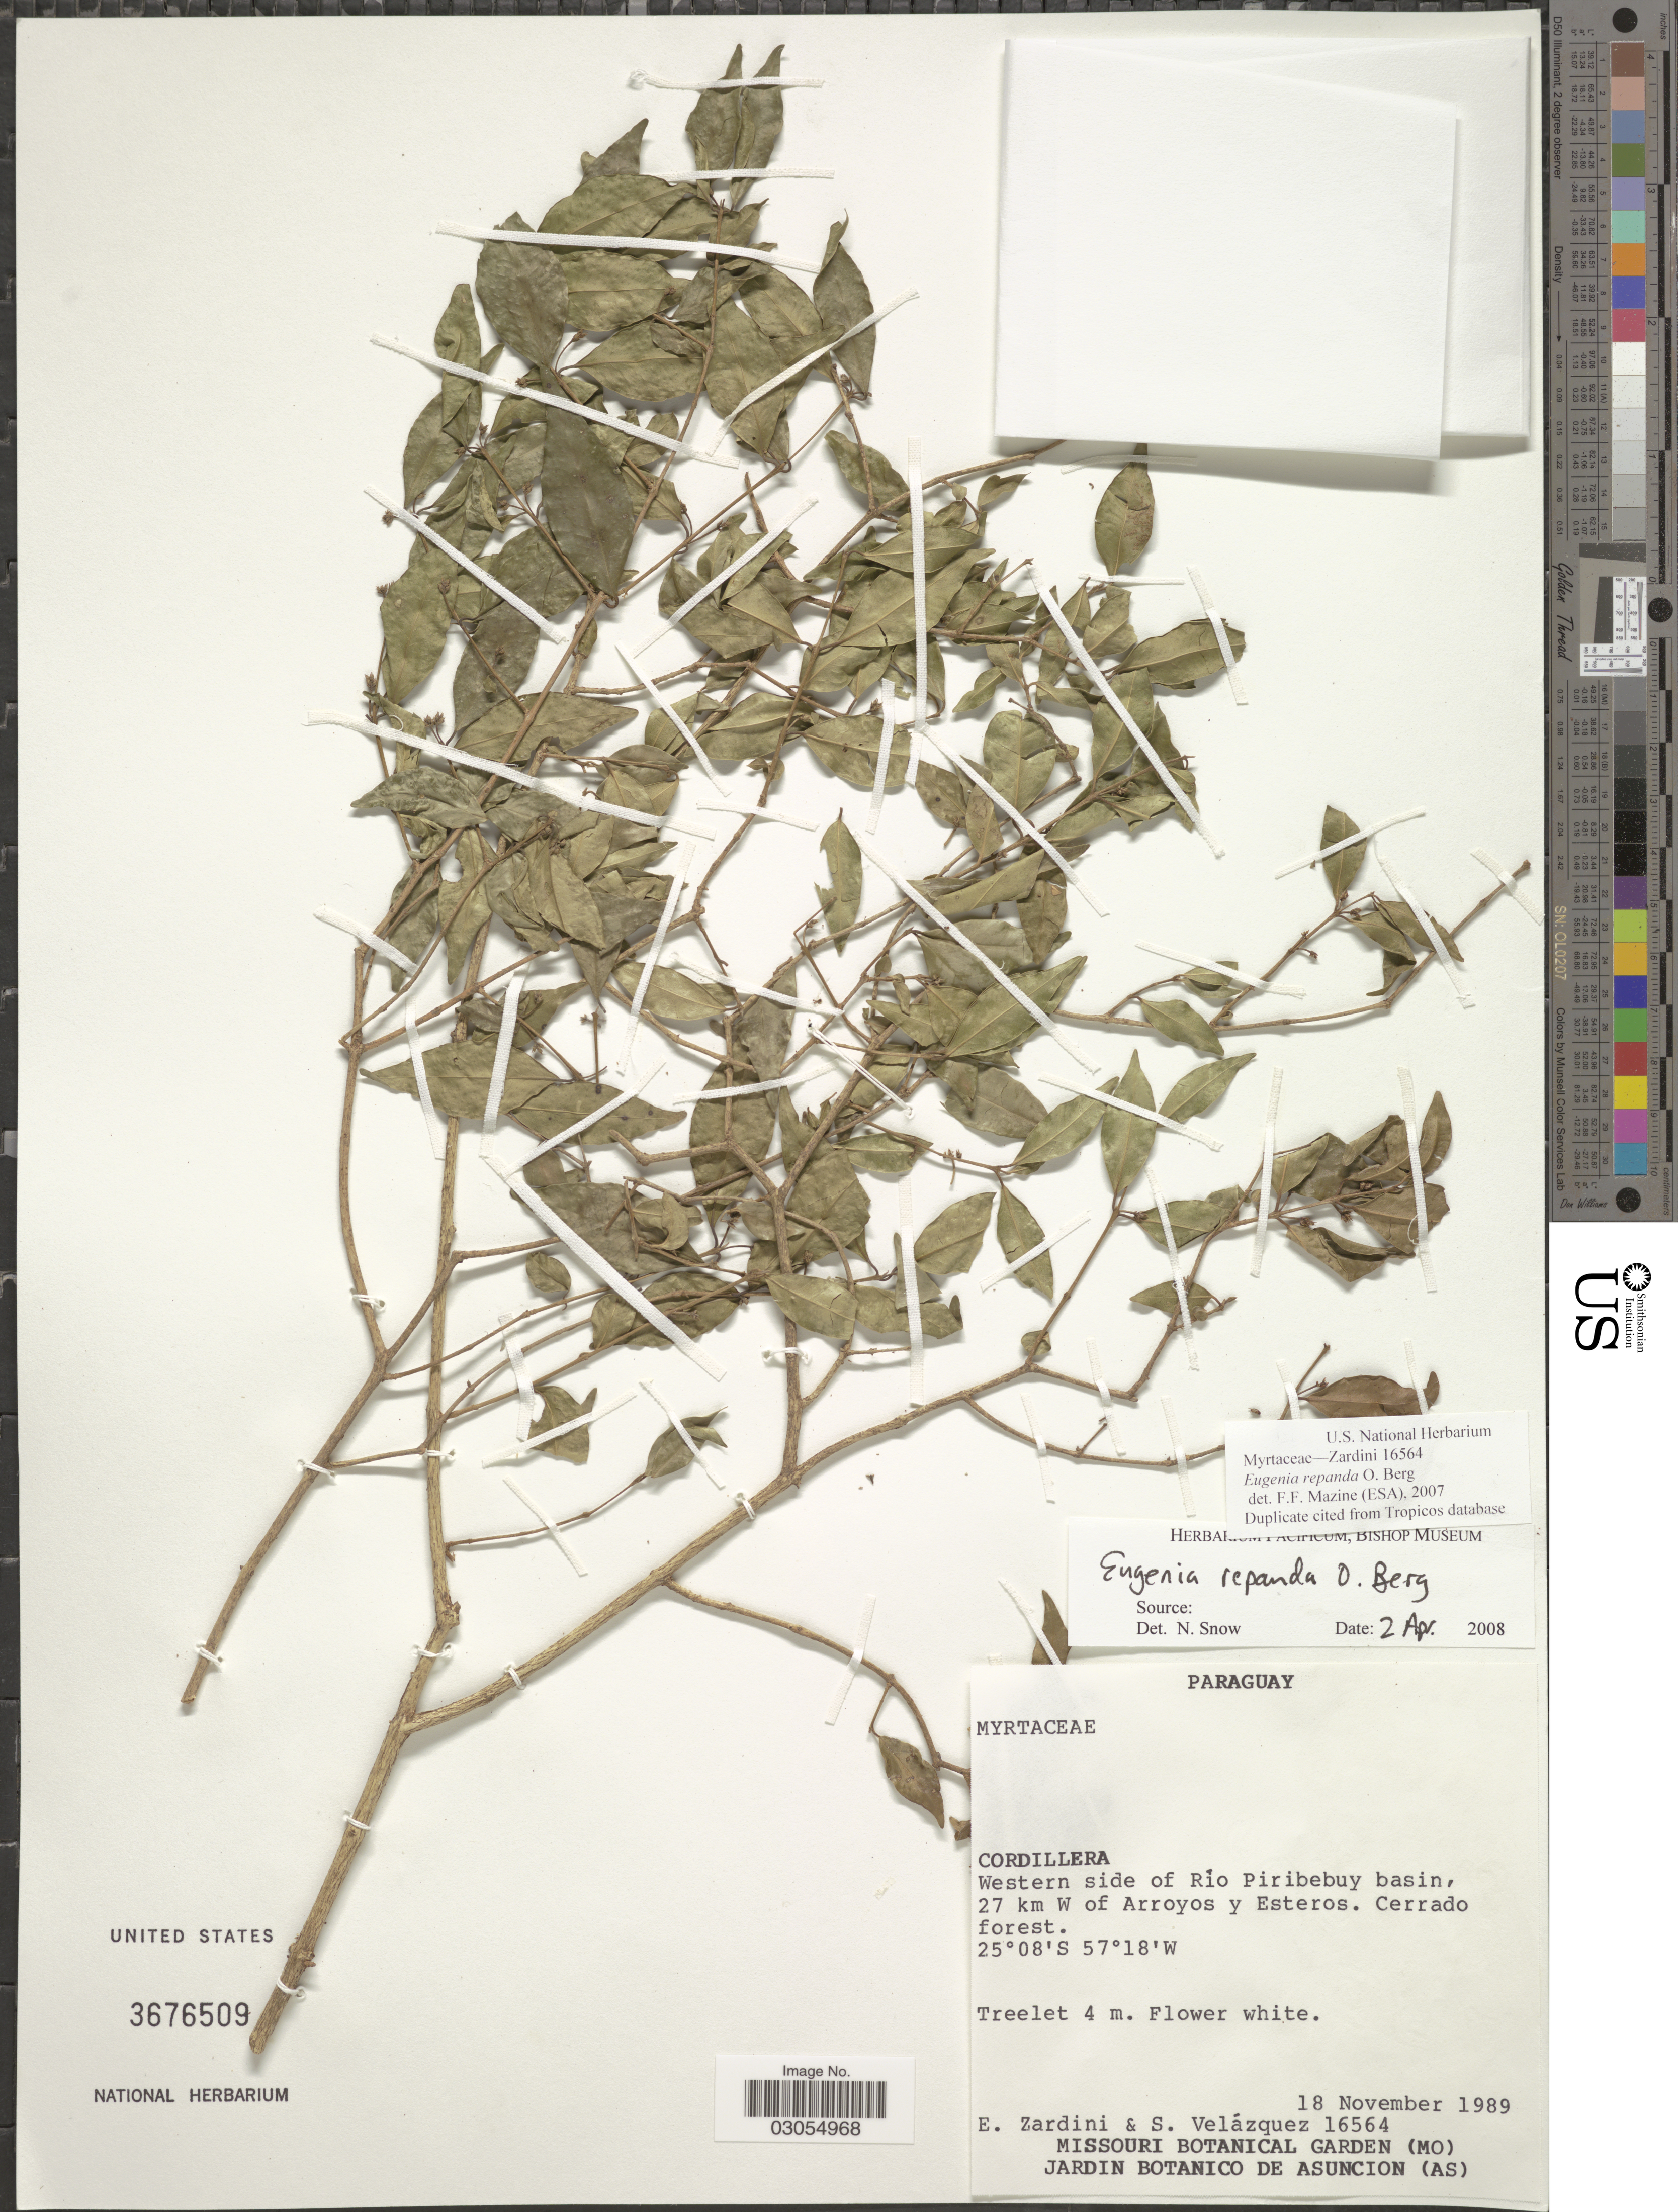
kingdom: Plantae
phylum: Tracheophyta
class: Magnoliopsida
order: Myrtales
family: Myrtaceae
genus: Eugenia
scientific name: Eugenia repanda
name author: O. Berg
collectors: E. Zardini & S. Velázquez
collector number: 16564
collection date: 1989-11-18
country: Paraguay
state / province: Cordillera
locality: Western side of Río Piribebuy basin, 27 km W of Arroyos y Esteros.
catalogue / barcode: US 3676509